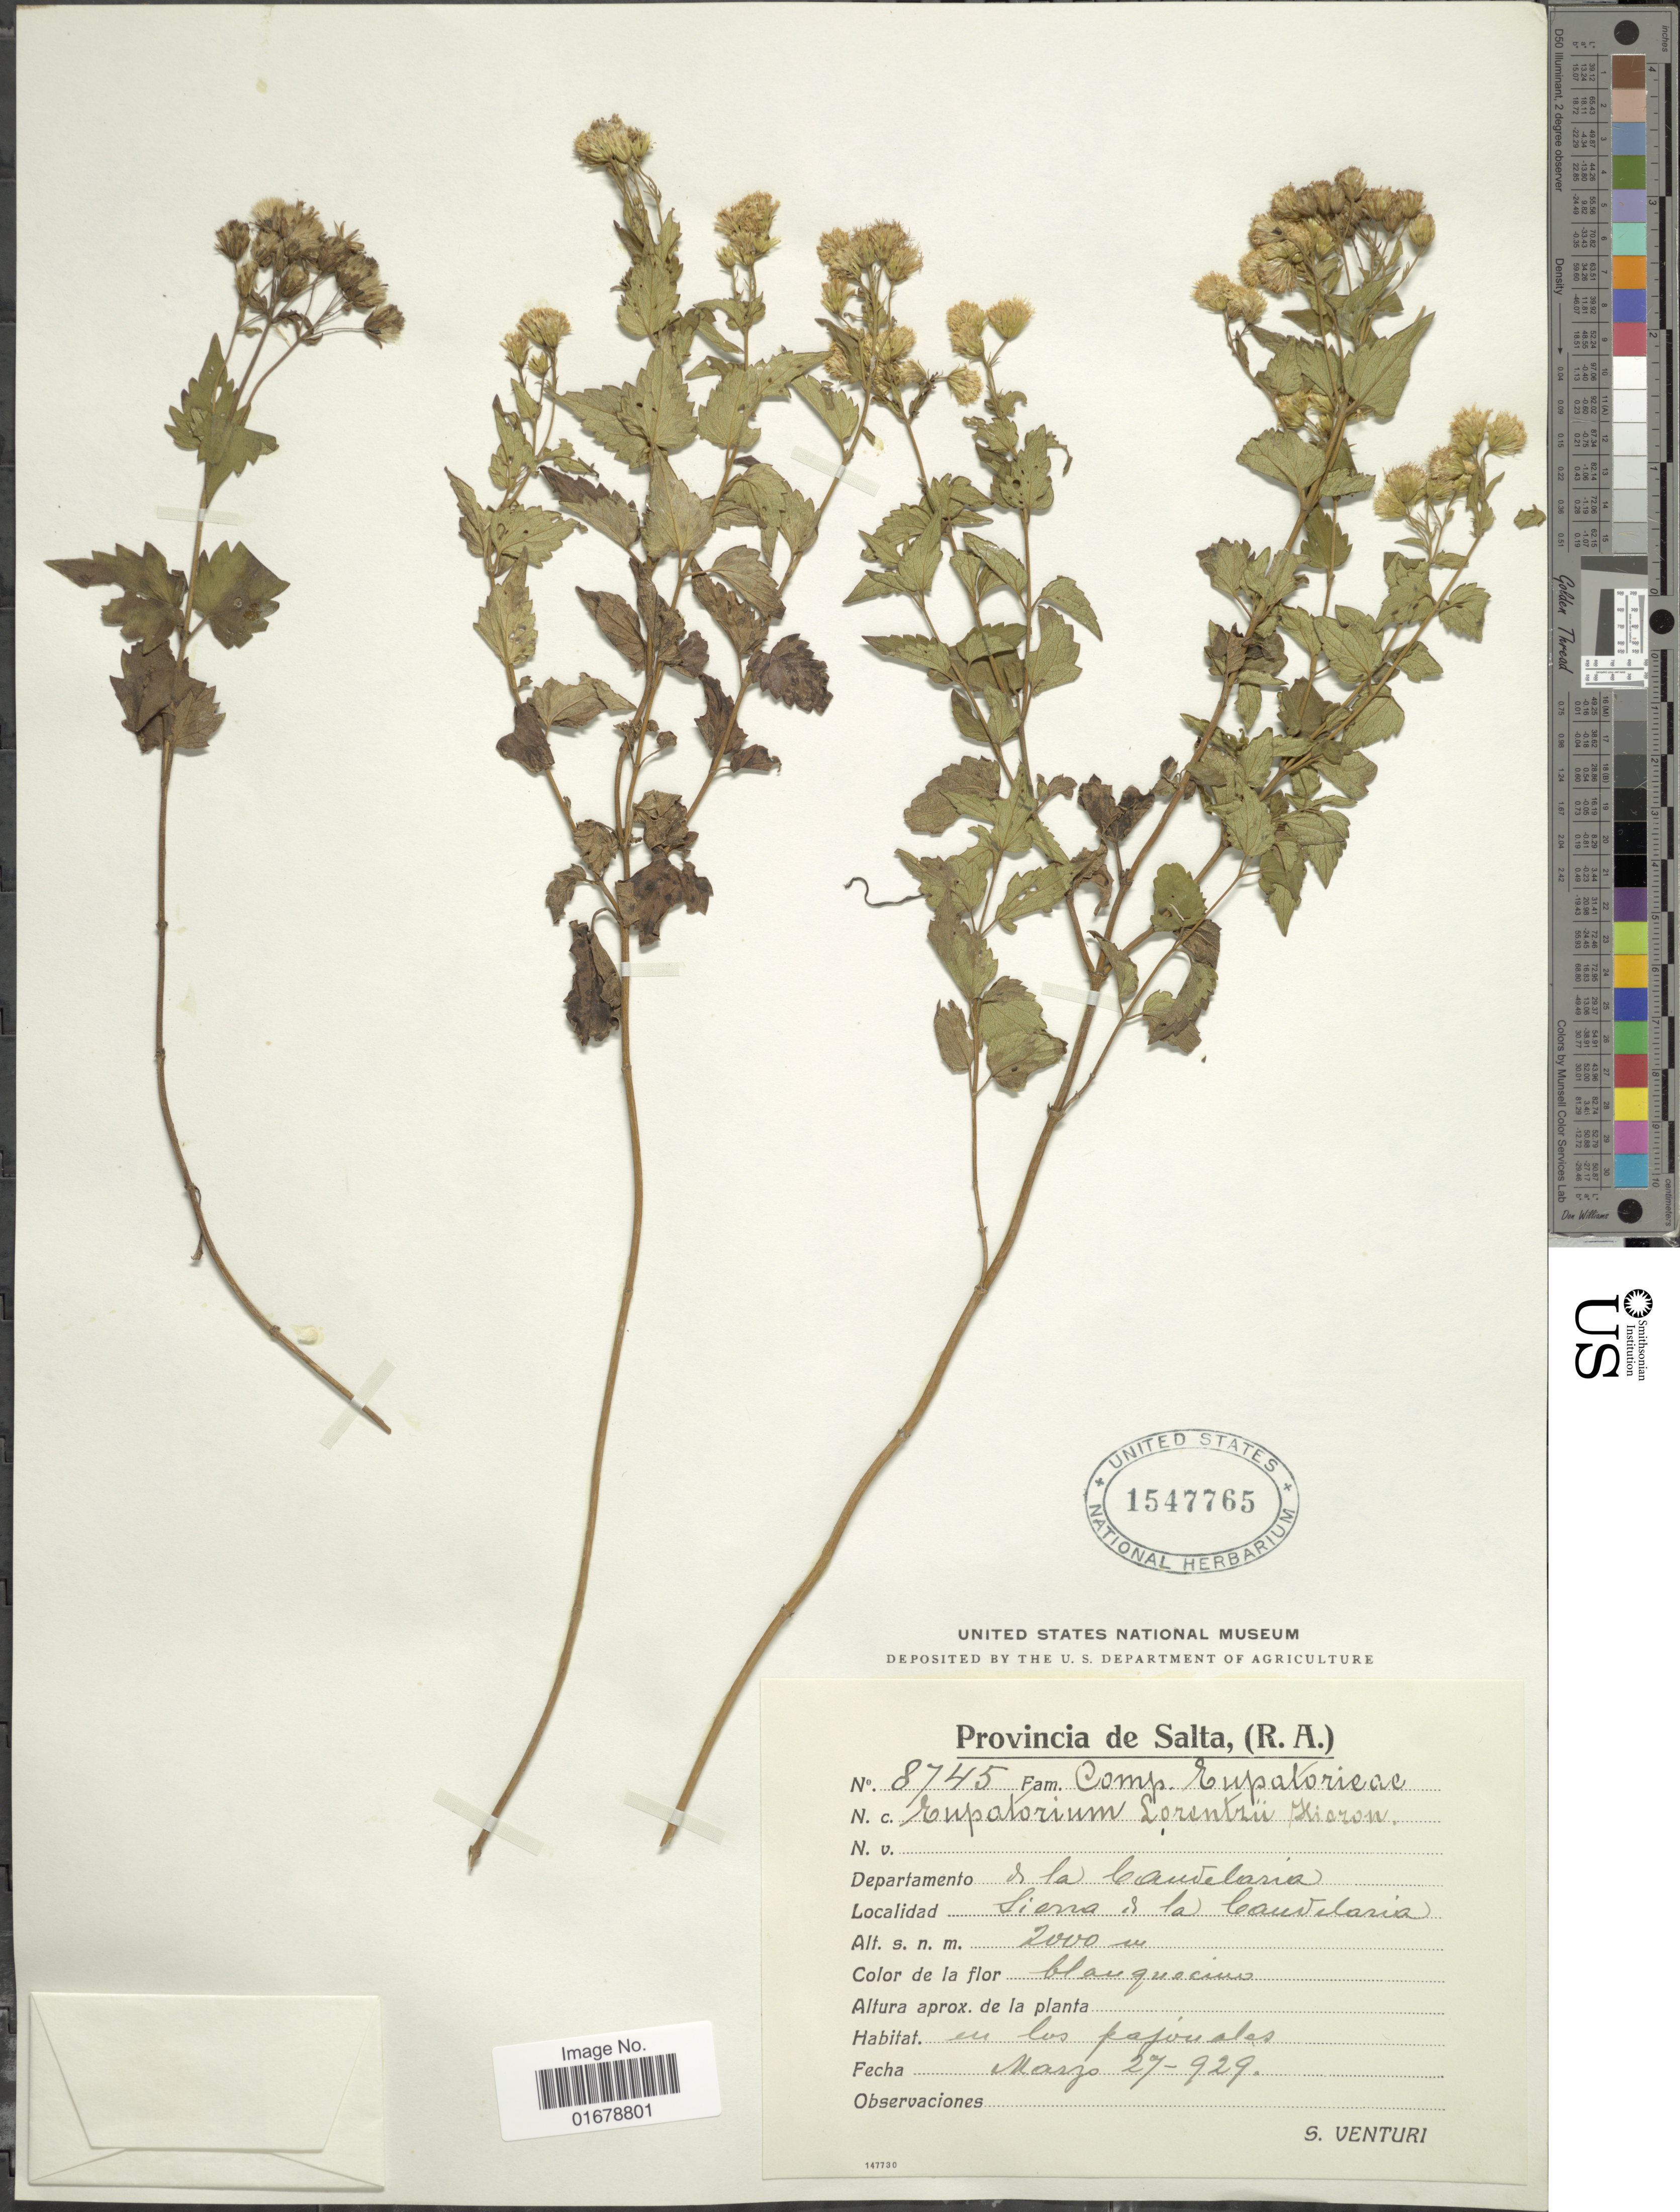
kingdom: Plantae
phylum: Tracheophyta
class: Magnoliopsida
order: Asterales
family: Asteraceae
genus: Ageratina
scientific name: Ageratina lorentzii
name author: (Hieron.) R.M. King & H. Rob.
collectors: S. Venturi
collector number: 8745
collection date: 1929-03-27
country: Argentina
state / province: Salta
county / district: Candelaria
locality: Sierra de la Candelaria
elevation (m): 2000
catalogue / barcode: US 1547765